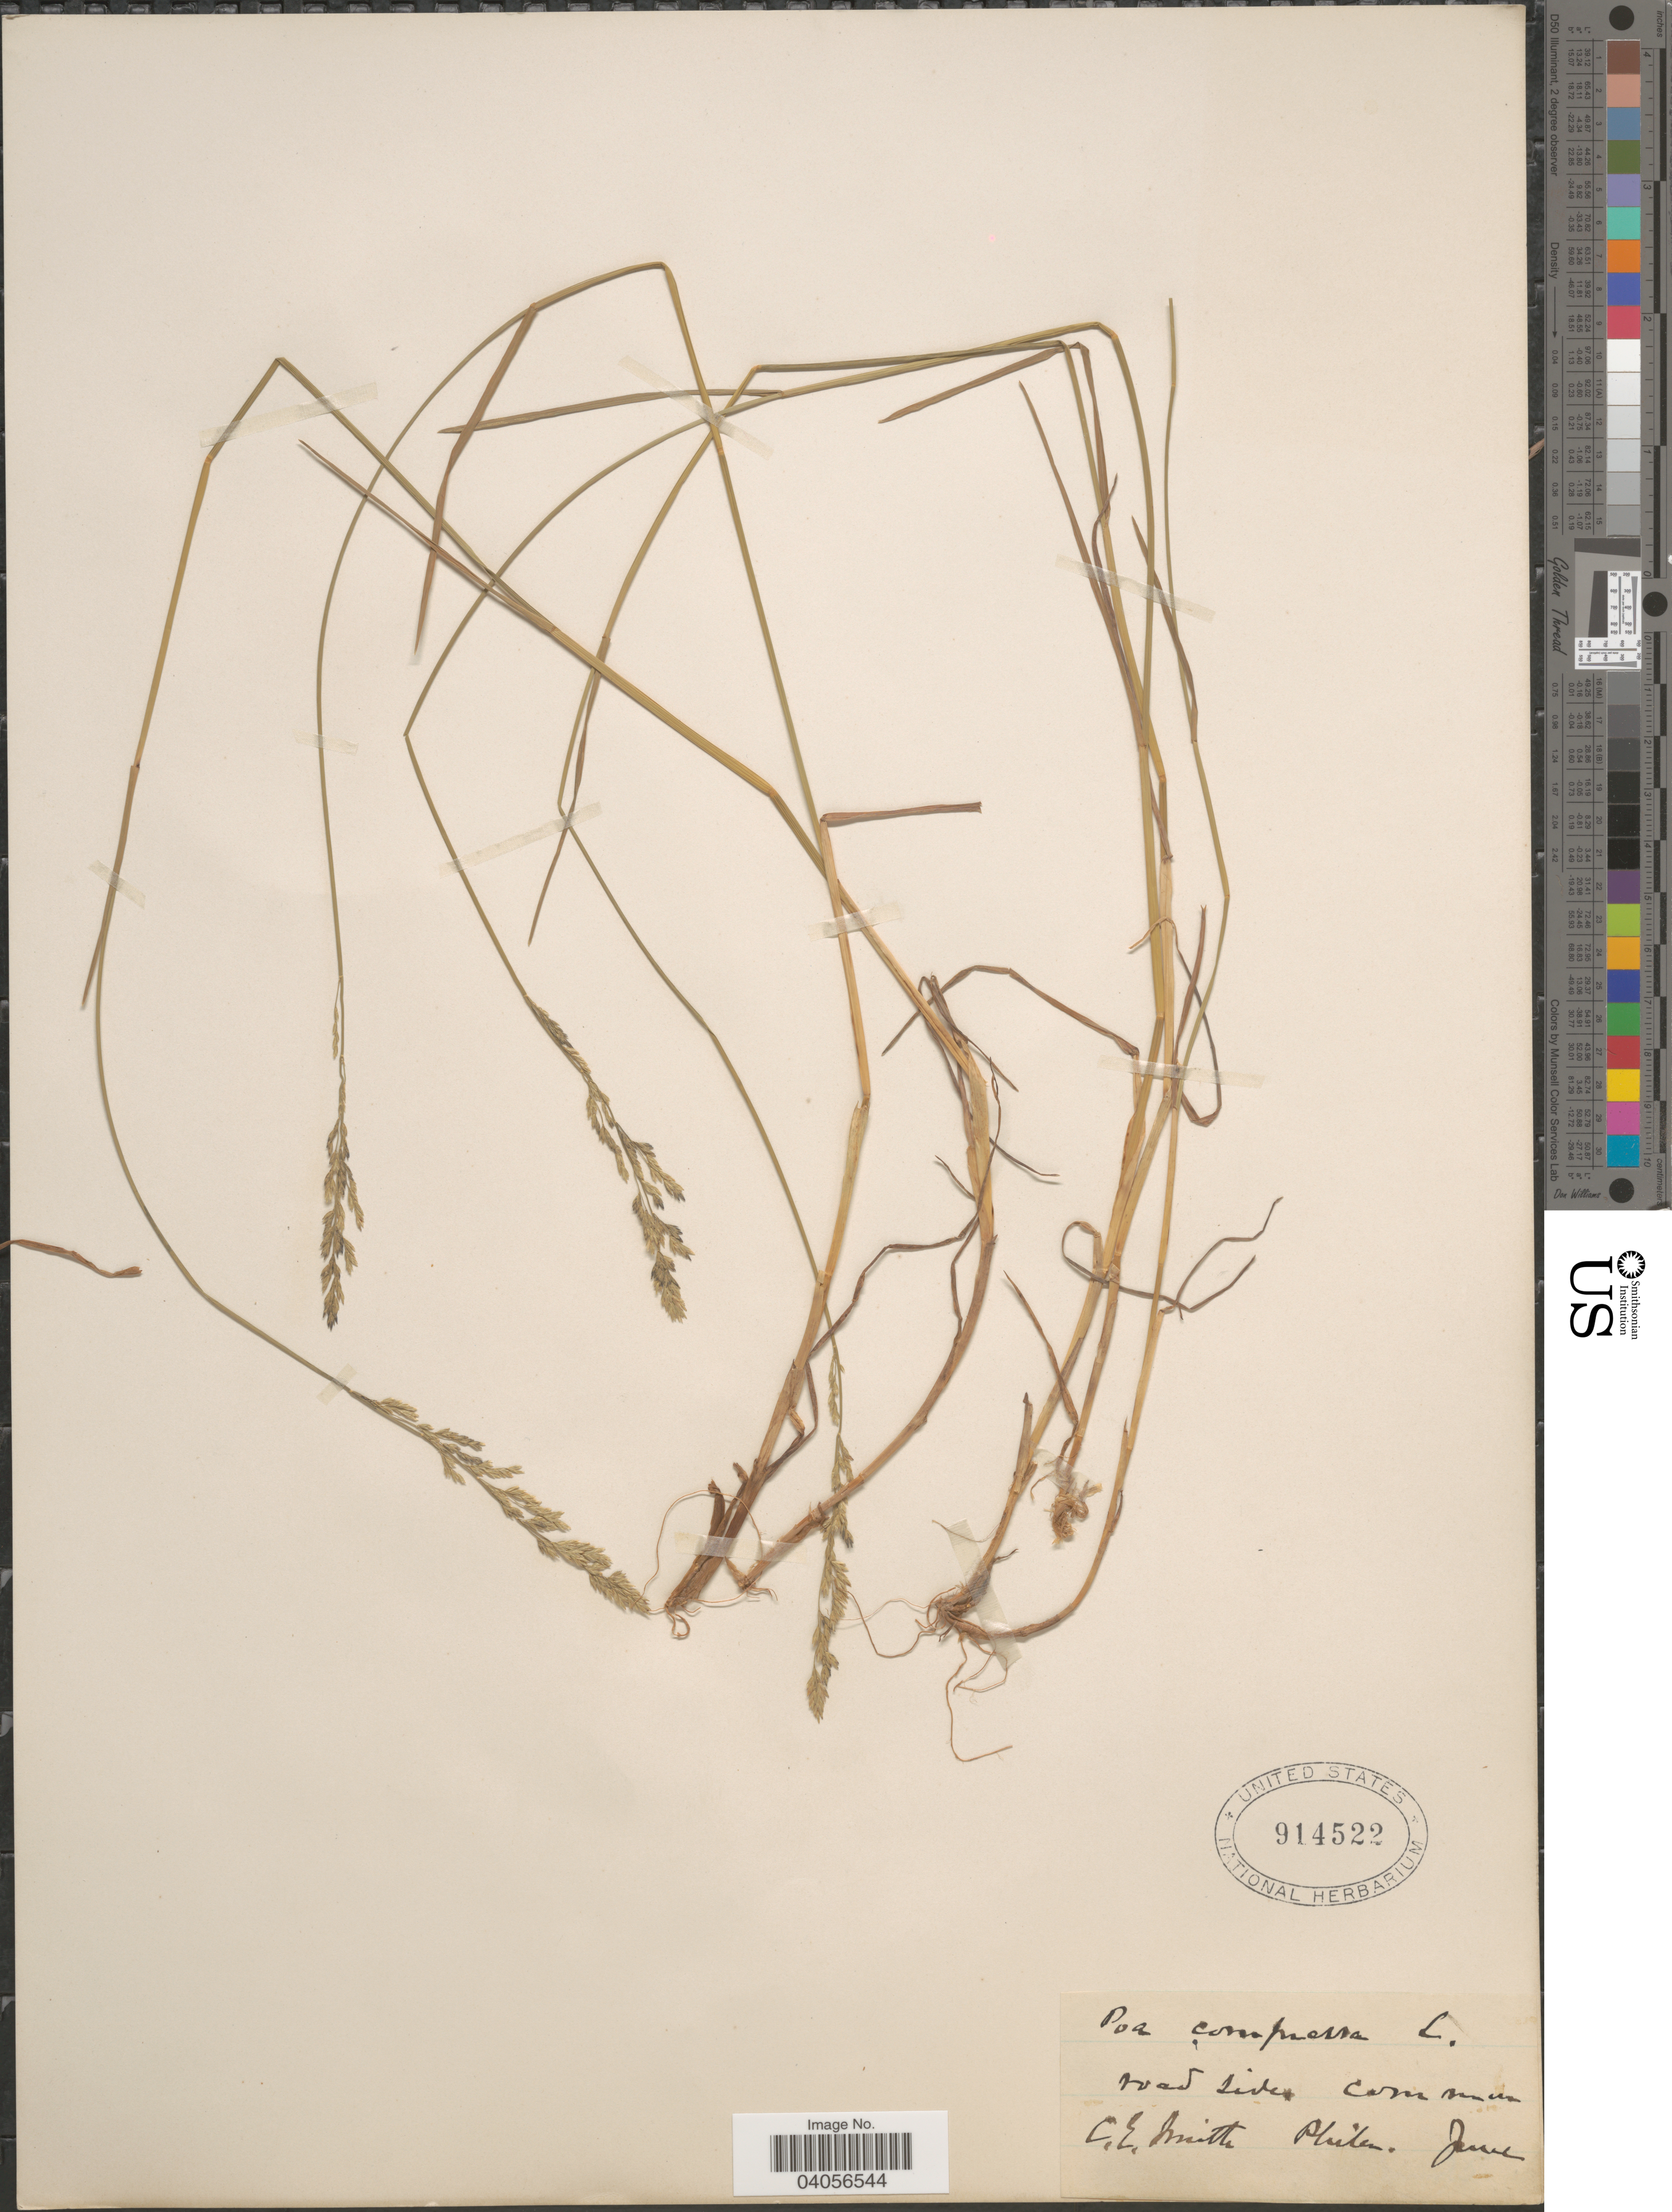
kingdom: Plantae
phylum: Tracheophyta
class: Liliopsida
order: Poales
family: Poaceae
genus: Poa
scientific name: Poa compressa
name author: L.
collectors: C. E. Smith Jr.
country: United States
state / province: Pennsylvania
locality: Phila.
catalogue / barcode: US 914522